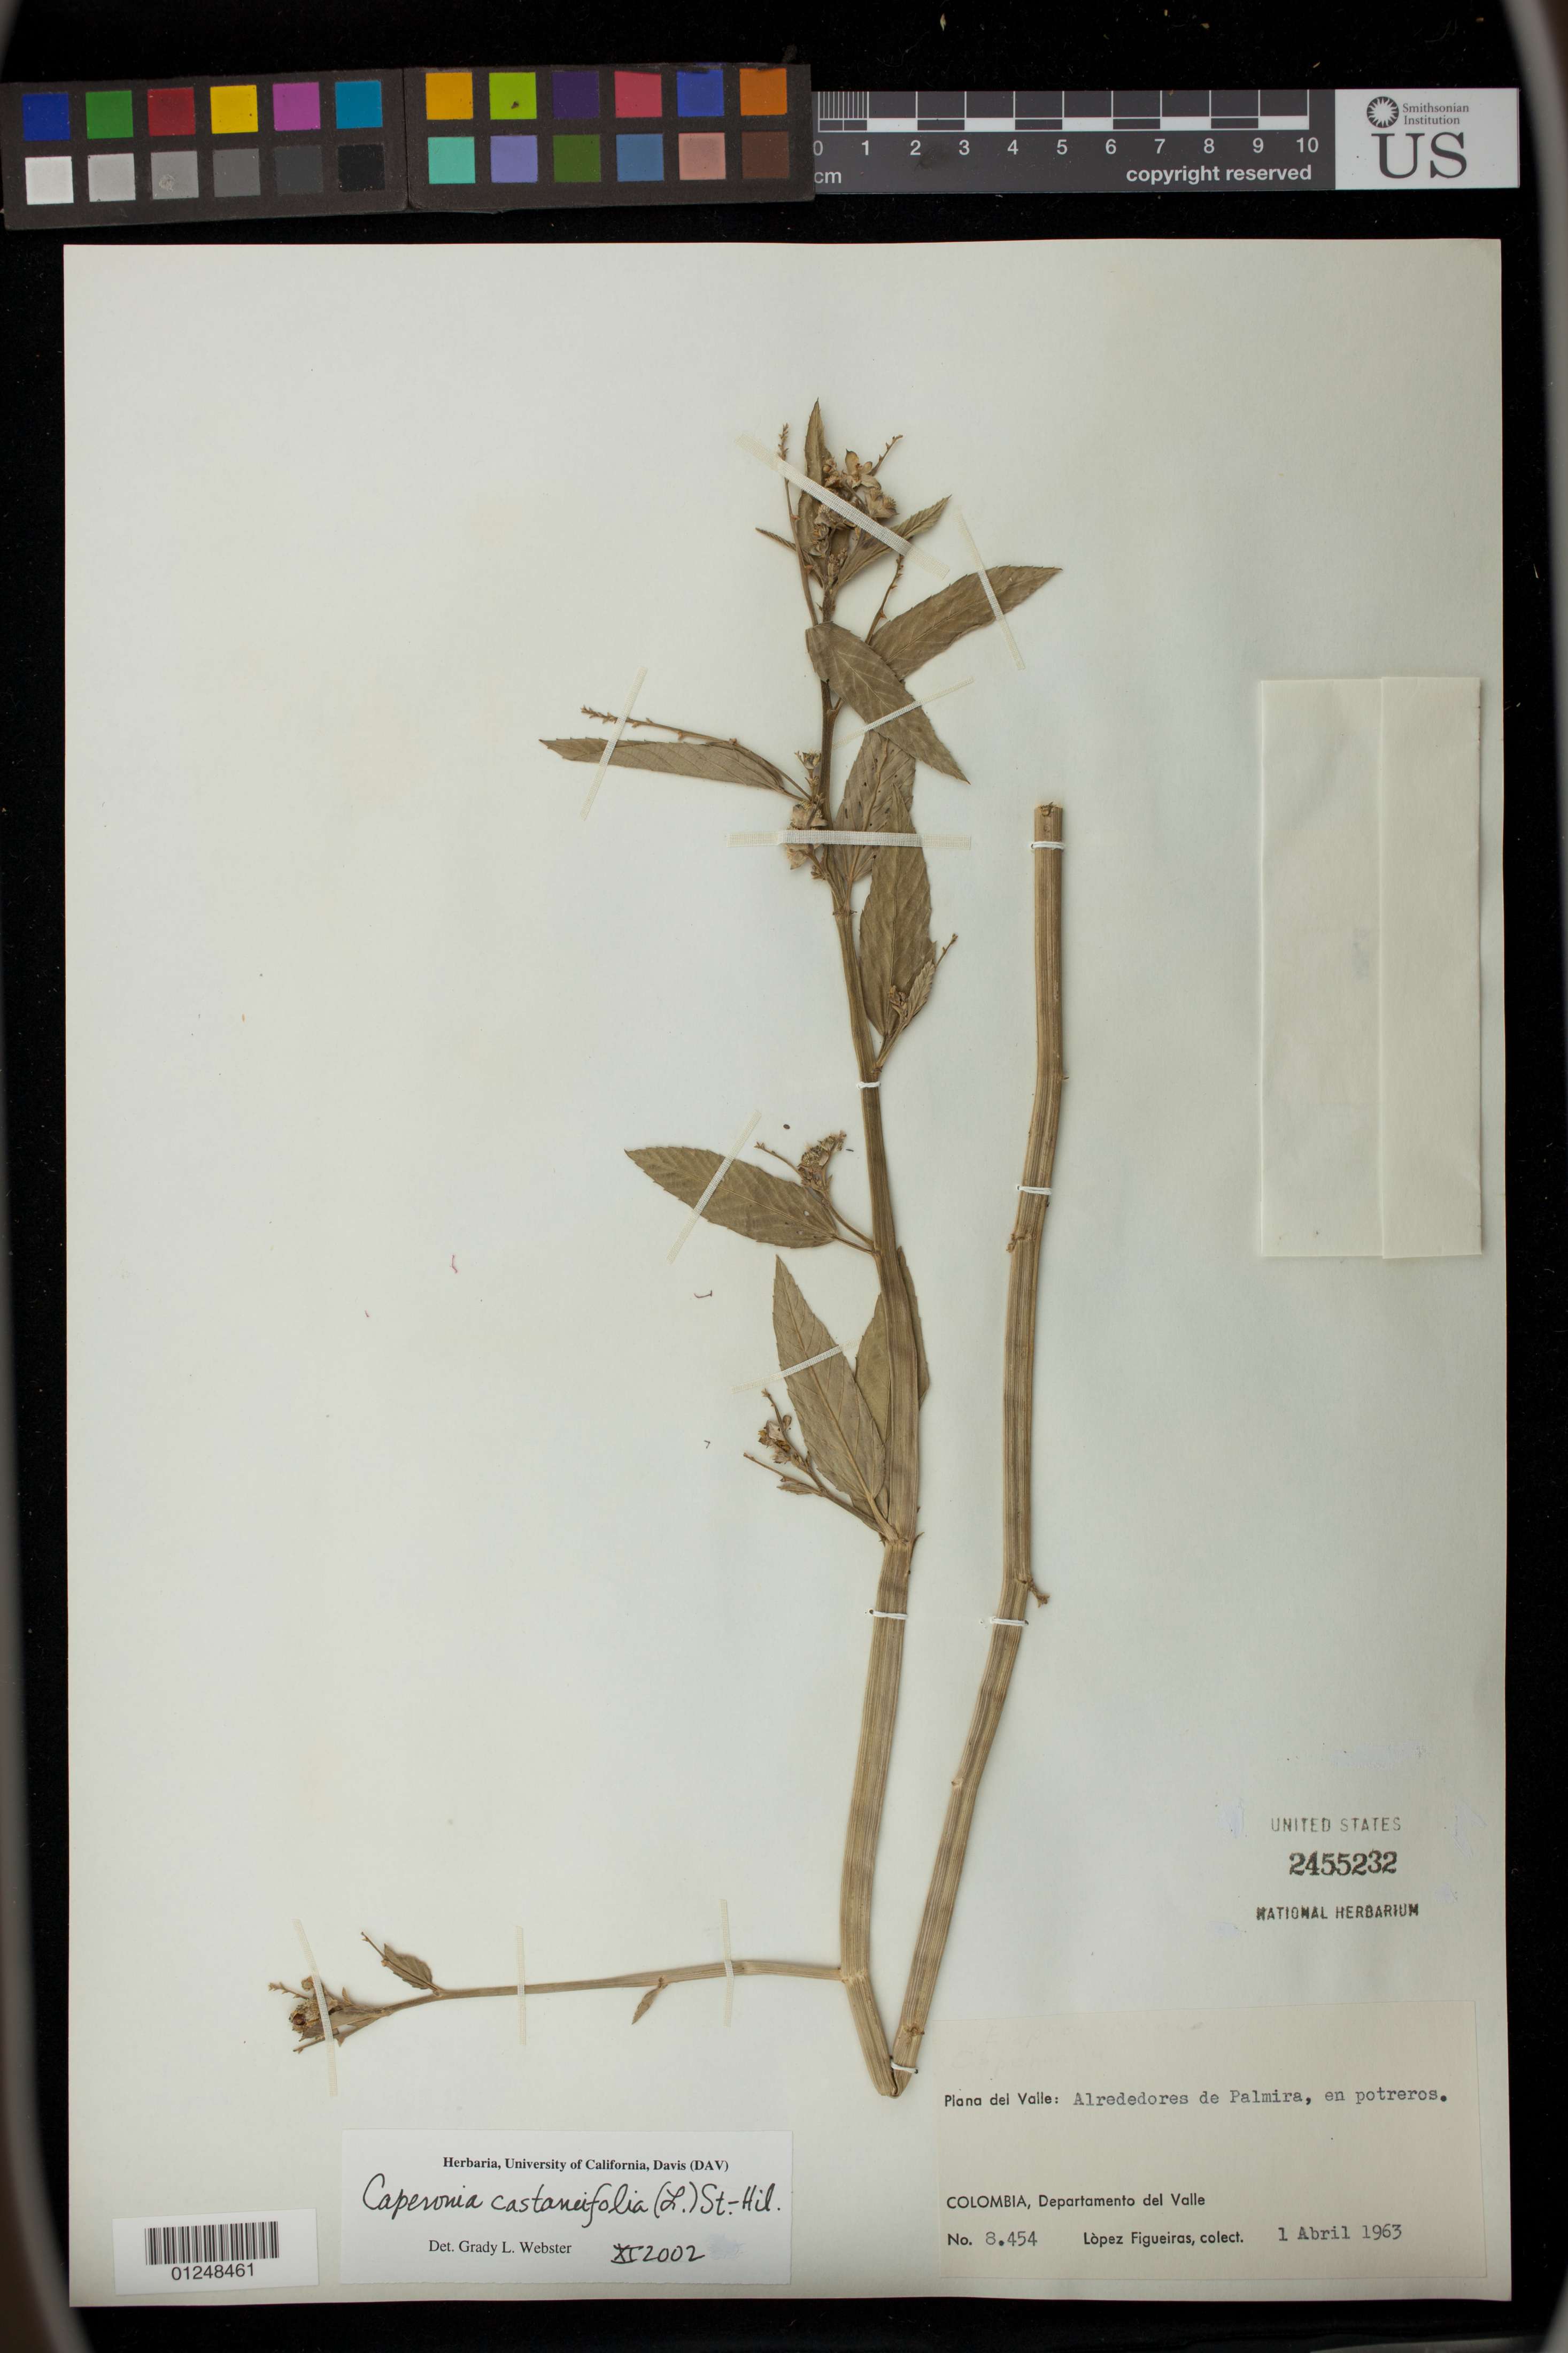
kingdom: Plantae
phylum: Tracheophyta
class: Magnoliopsida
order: Malpighiales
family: Euphorbiaceae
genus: Caperonia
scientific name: Caperonia castaneifolia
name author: (L.) A. St.-Hil.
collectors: M. López Figueiras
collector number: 8454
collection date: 1963-04-01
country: Colombia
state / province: Valle del Cauca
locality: Plana del Valle: Alrededores de Palmira, en potreros.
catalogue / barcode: US 2455232